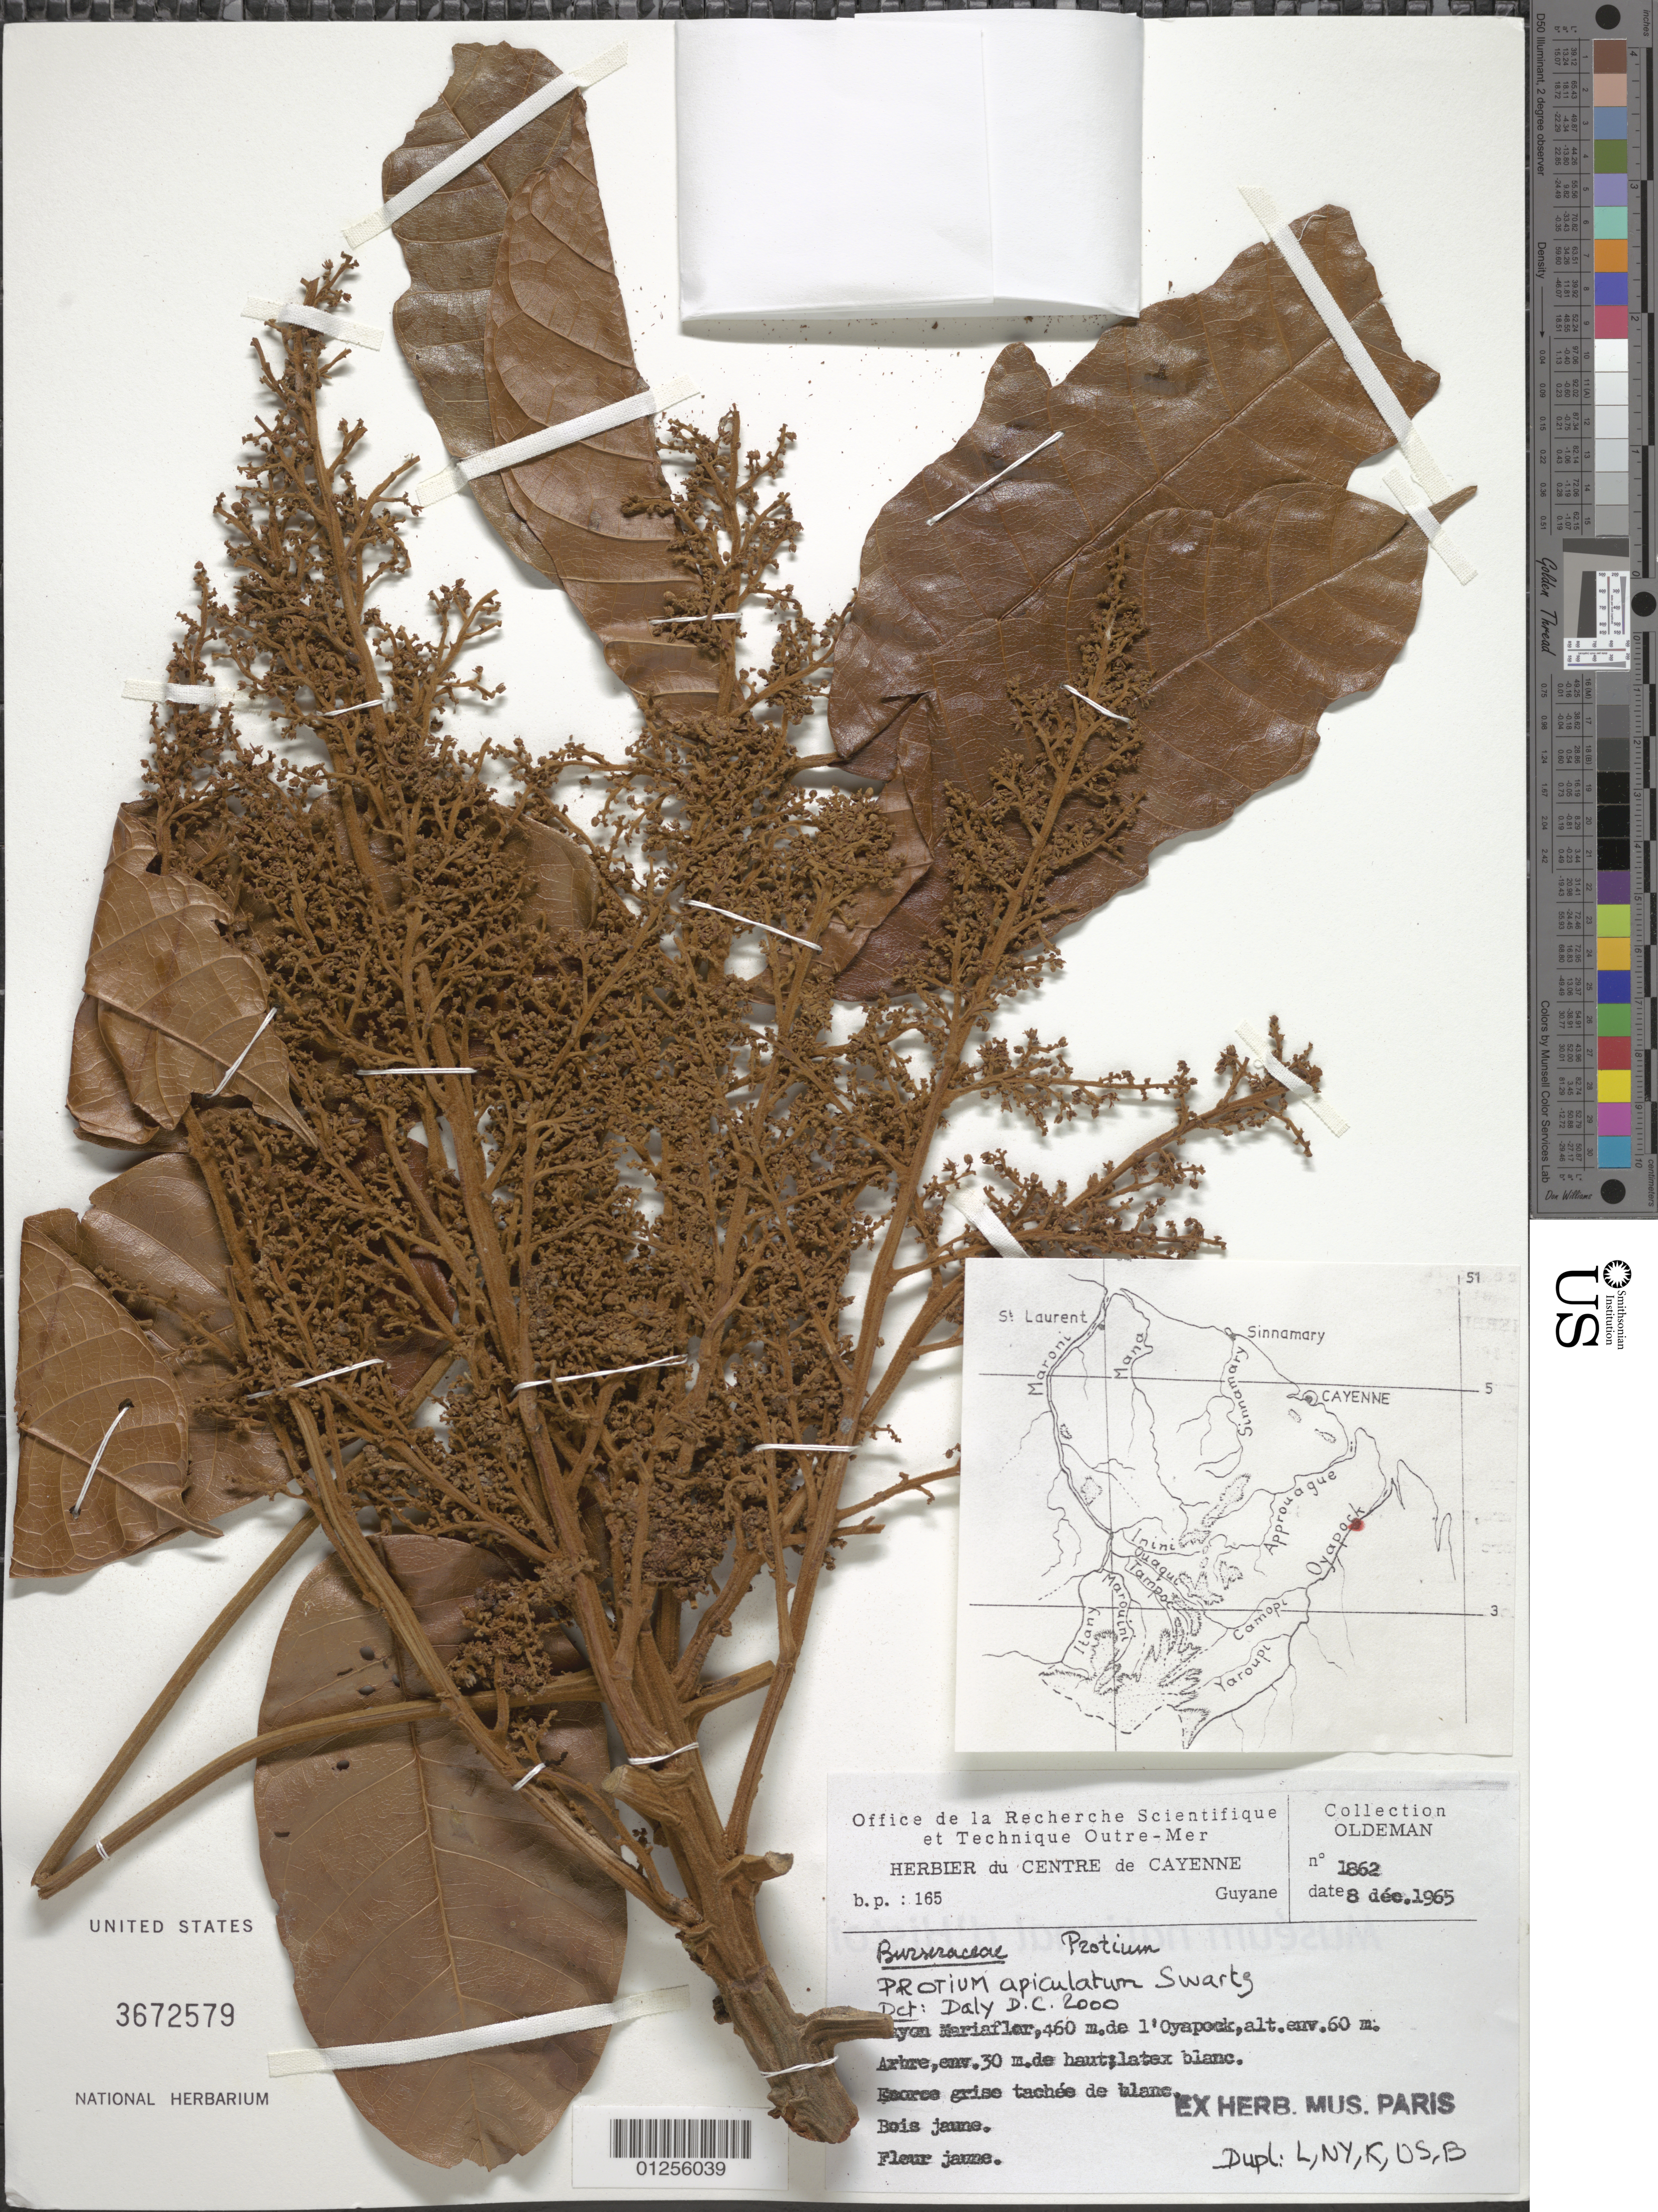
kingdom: Plantae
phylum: Tracheophyta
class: Magnoliopsida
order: Sapindales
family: Burseraceae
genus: Protium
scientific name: Protium apiculatum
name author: Swart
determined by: Daly, M.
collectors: R. Oldeman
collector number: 1862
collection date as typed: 8-Dec-65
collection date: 1965-12-08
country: French Guiana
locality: Mariaflor, Oyapock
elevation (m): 50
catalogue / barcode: US 3672579